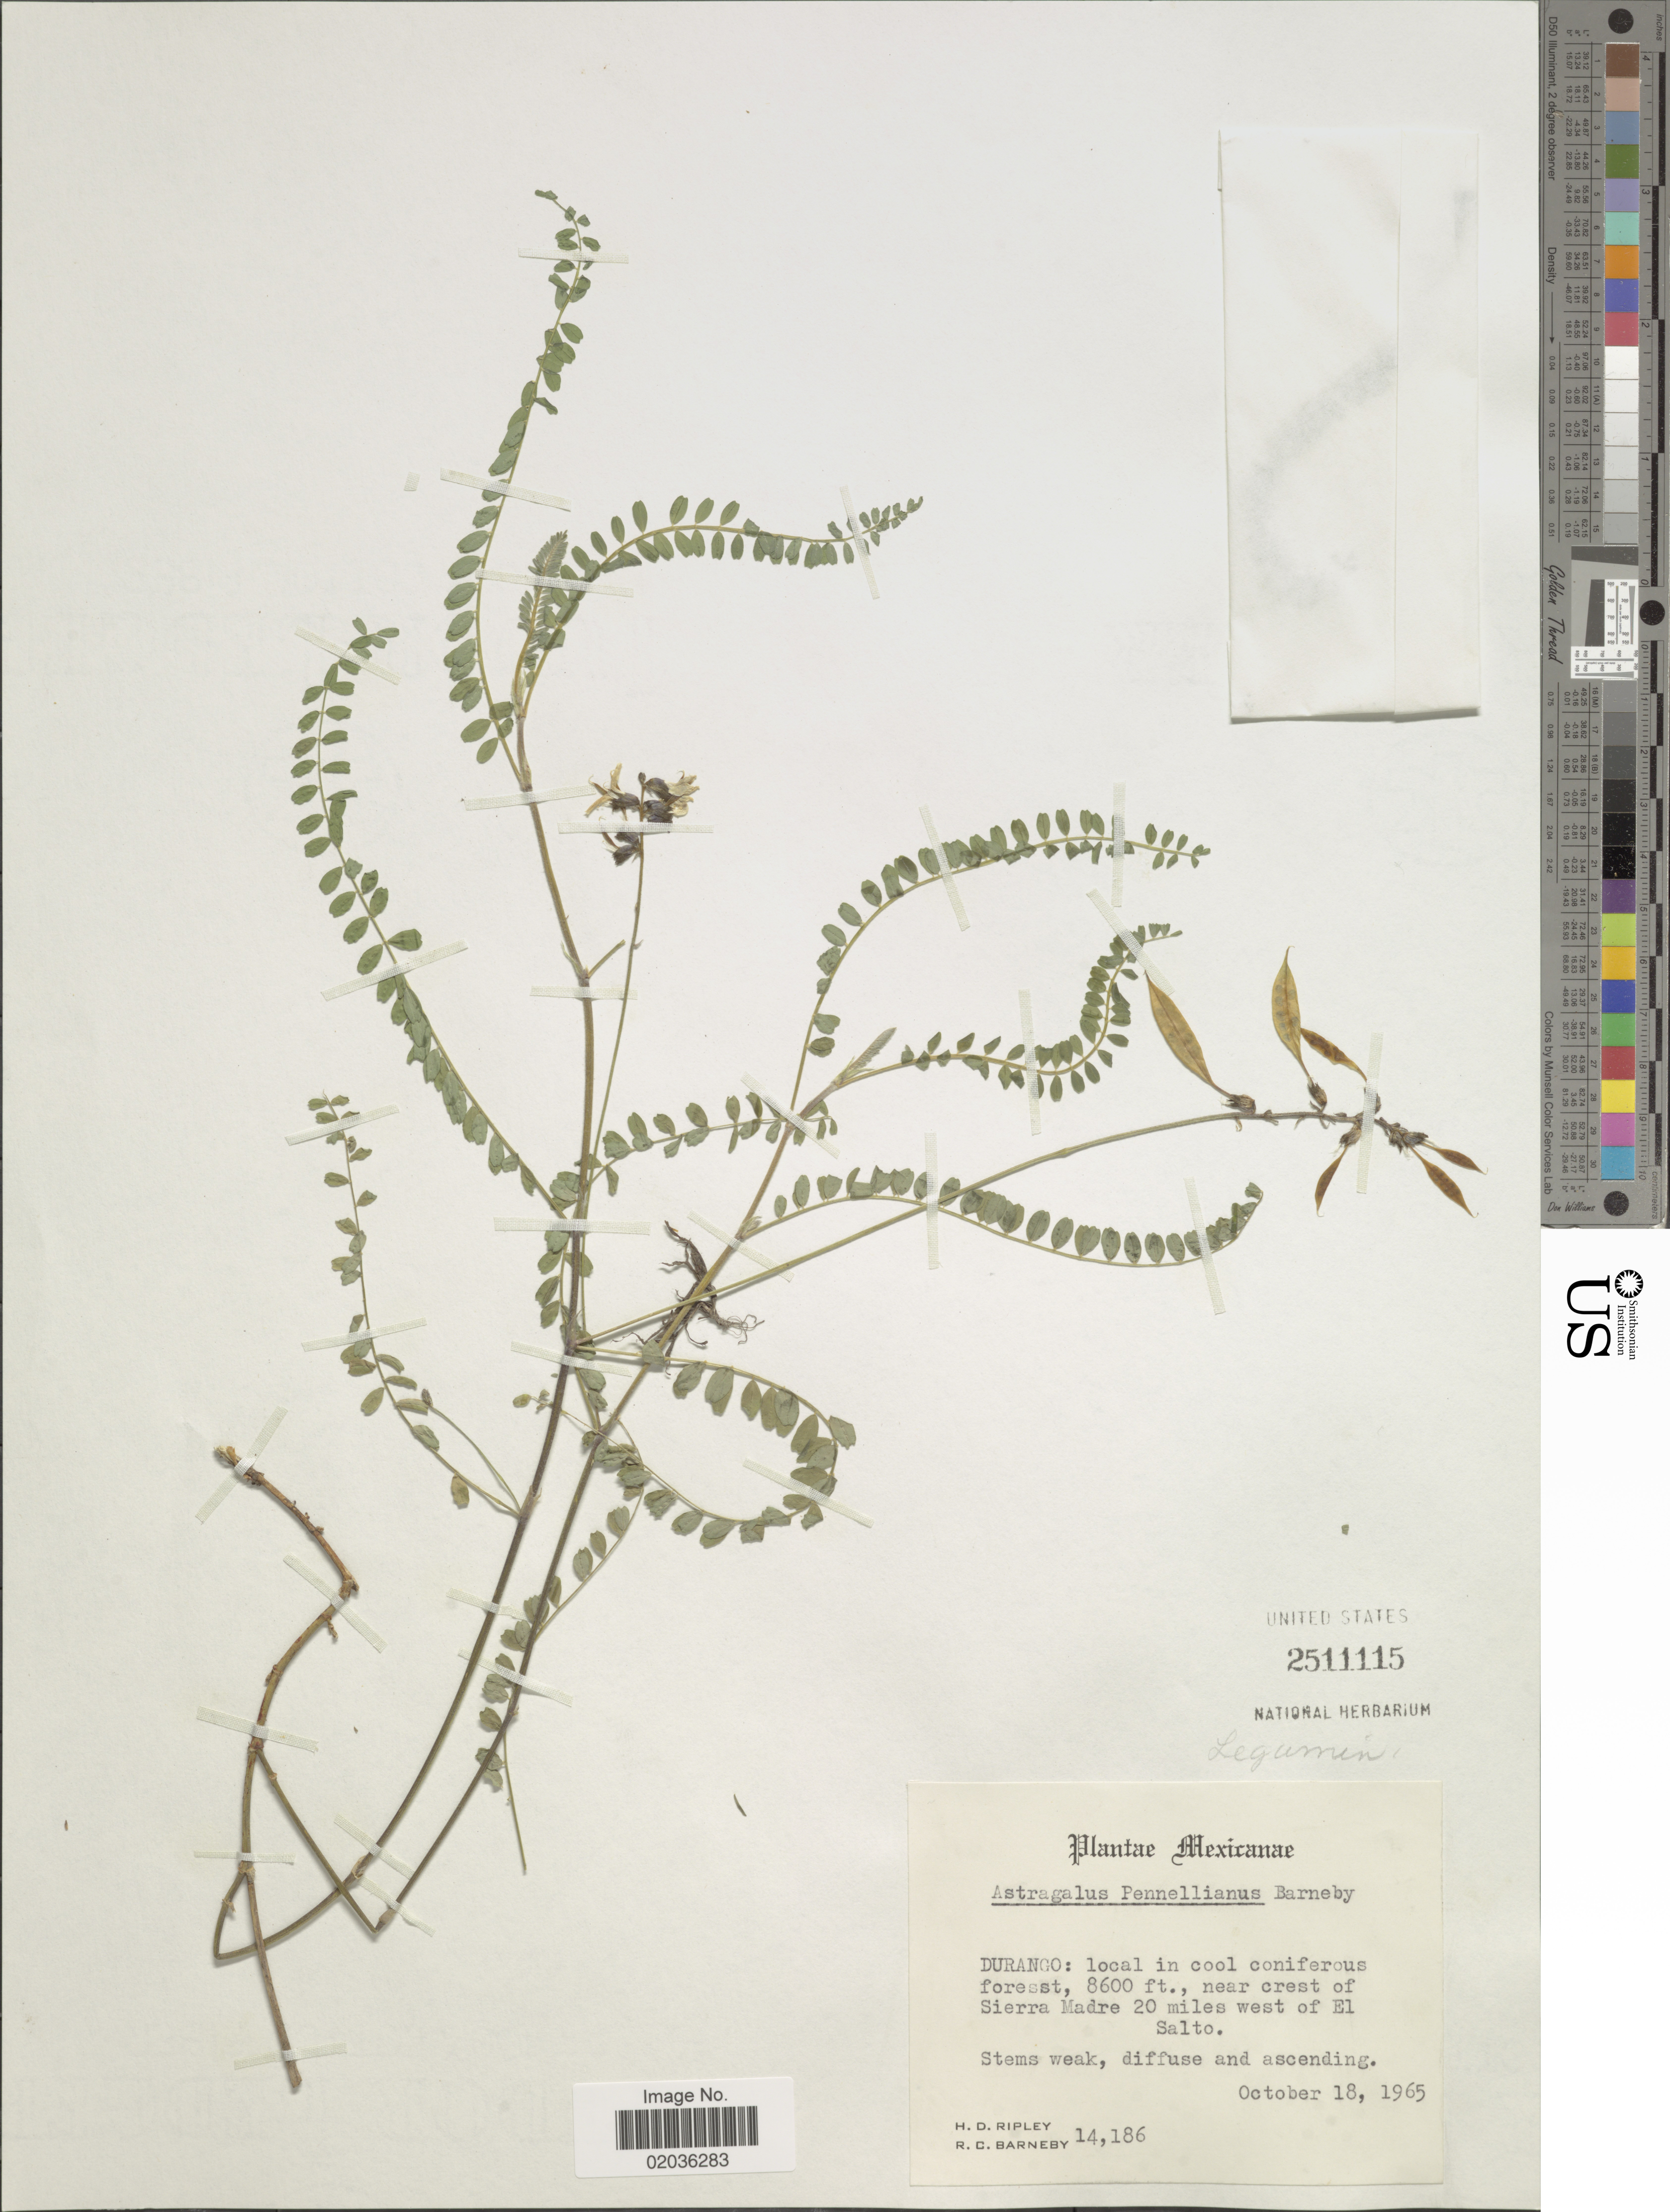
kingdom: Plantae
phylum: Tracheophyta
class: Magnoliopsida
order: Fabales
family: Fabaceae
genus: Astragalus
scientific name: Astragalus pennellianus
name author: Barneby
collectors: H. Ripley & R. C. Barneby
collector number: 14186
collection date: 1965-10-18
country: Mexico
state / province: Durango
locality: Near crest of Sierra Madre 20 miles west of El Salto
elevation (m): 2621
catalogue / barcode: US 2511115